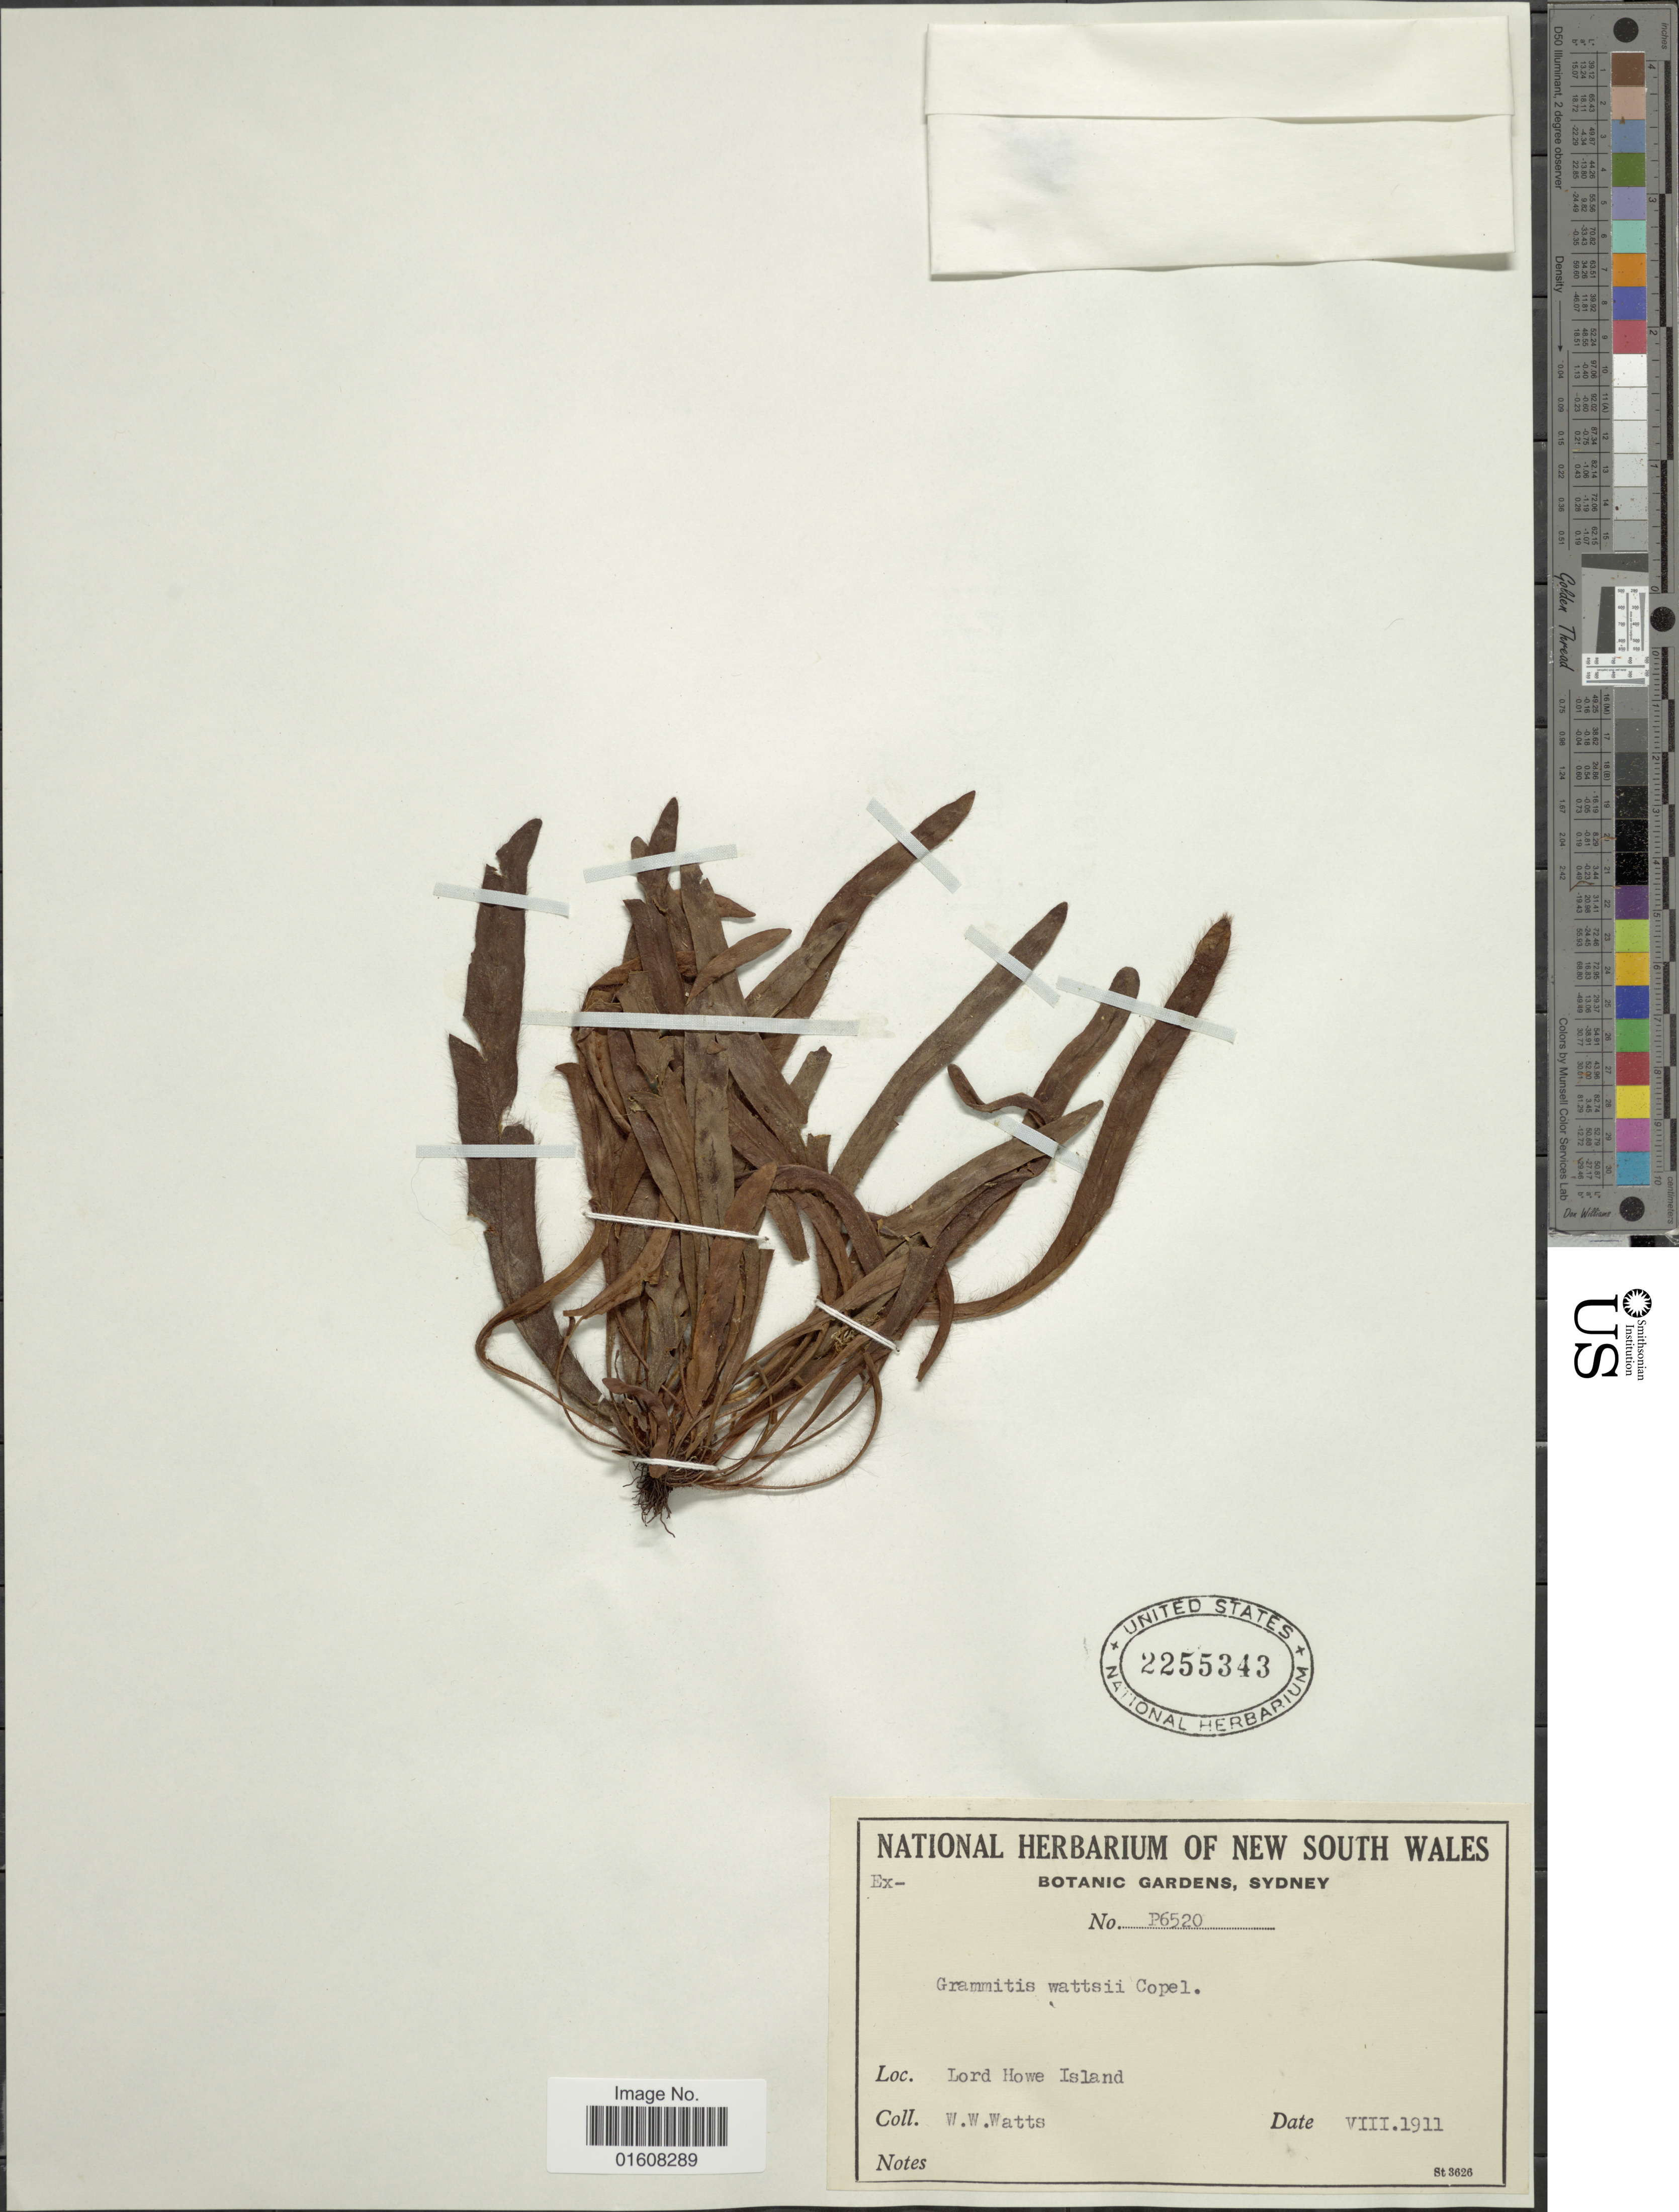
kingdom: Plantae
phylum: Tracheophyta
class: Polypodiopsida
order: Polypodiales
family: Polypodiaceae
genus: Grammitis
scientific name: Grammitis wattsii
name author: Copel.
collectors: W. W. Watts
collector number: P6520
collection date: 1911-08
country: Australia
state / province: New South Wales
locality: Lord Howe Island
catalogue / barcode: US 2255343